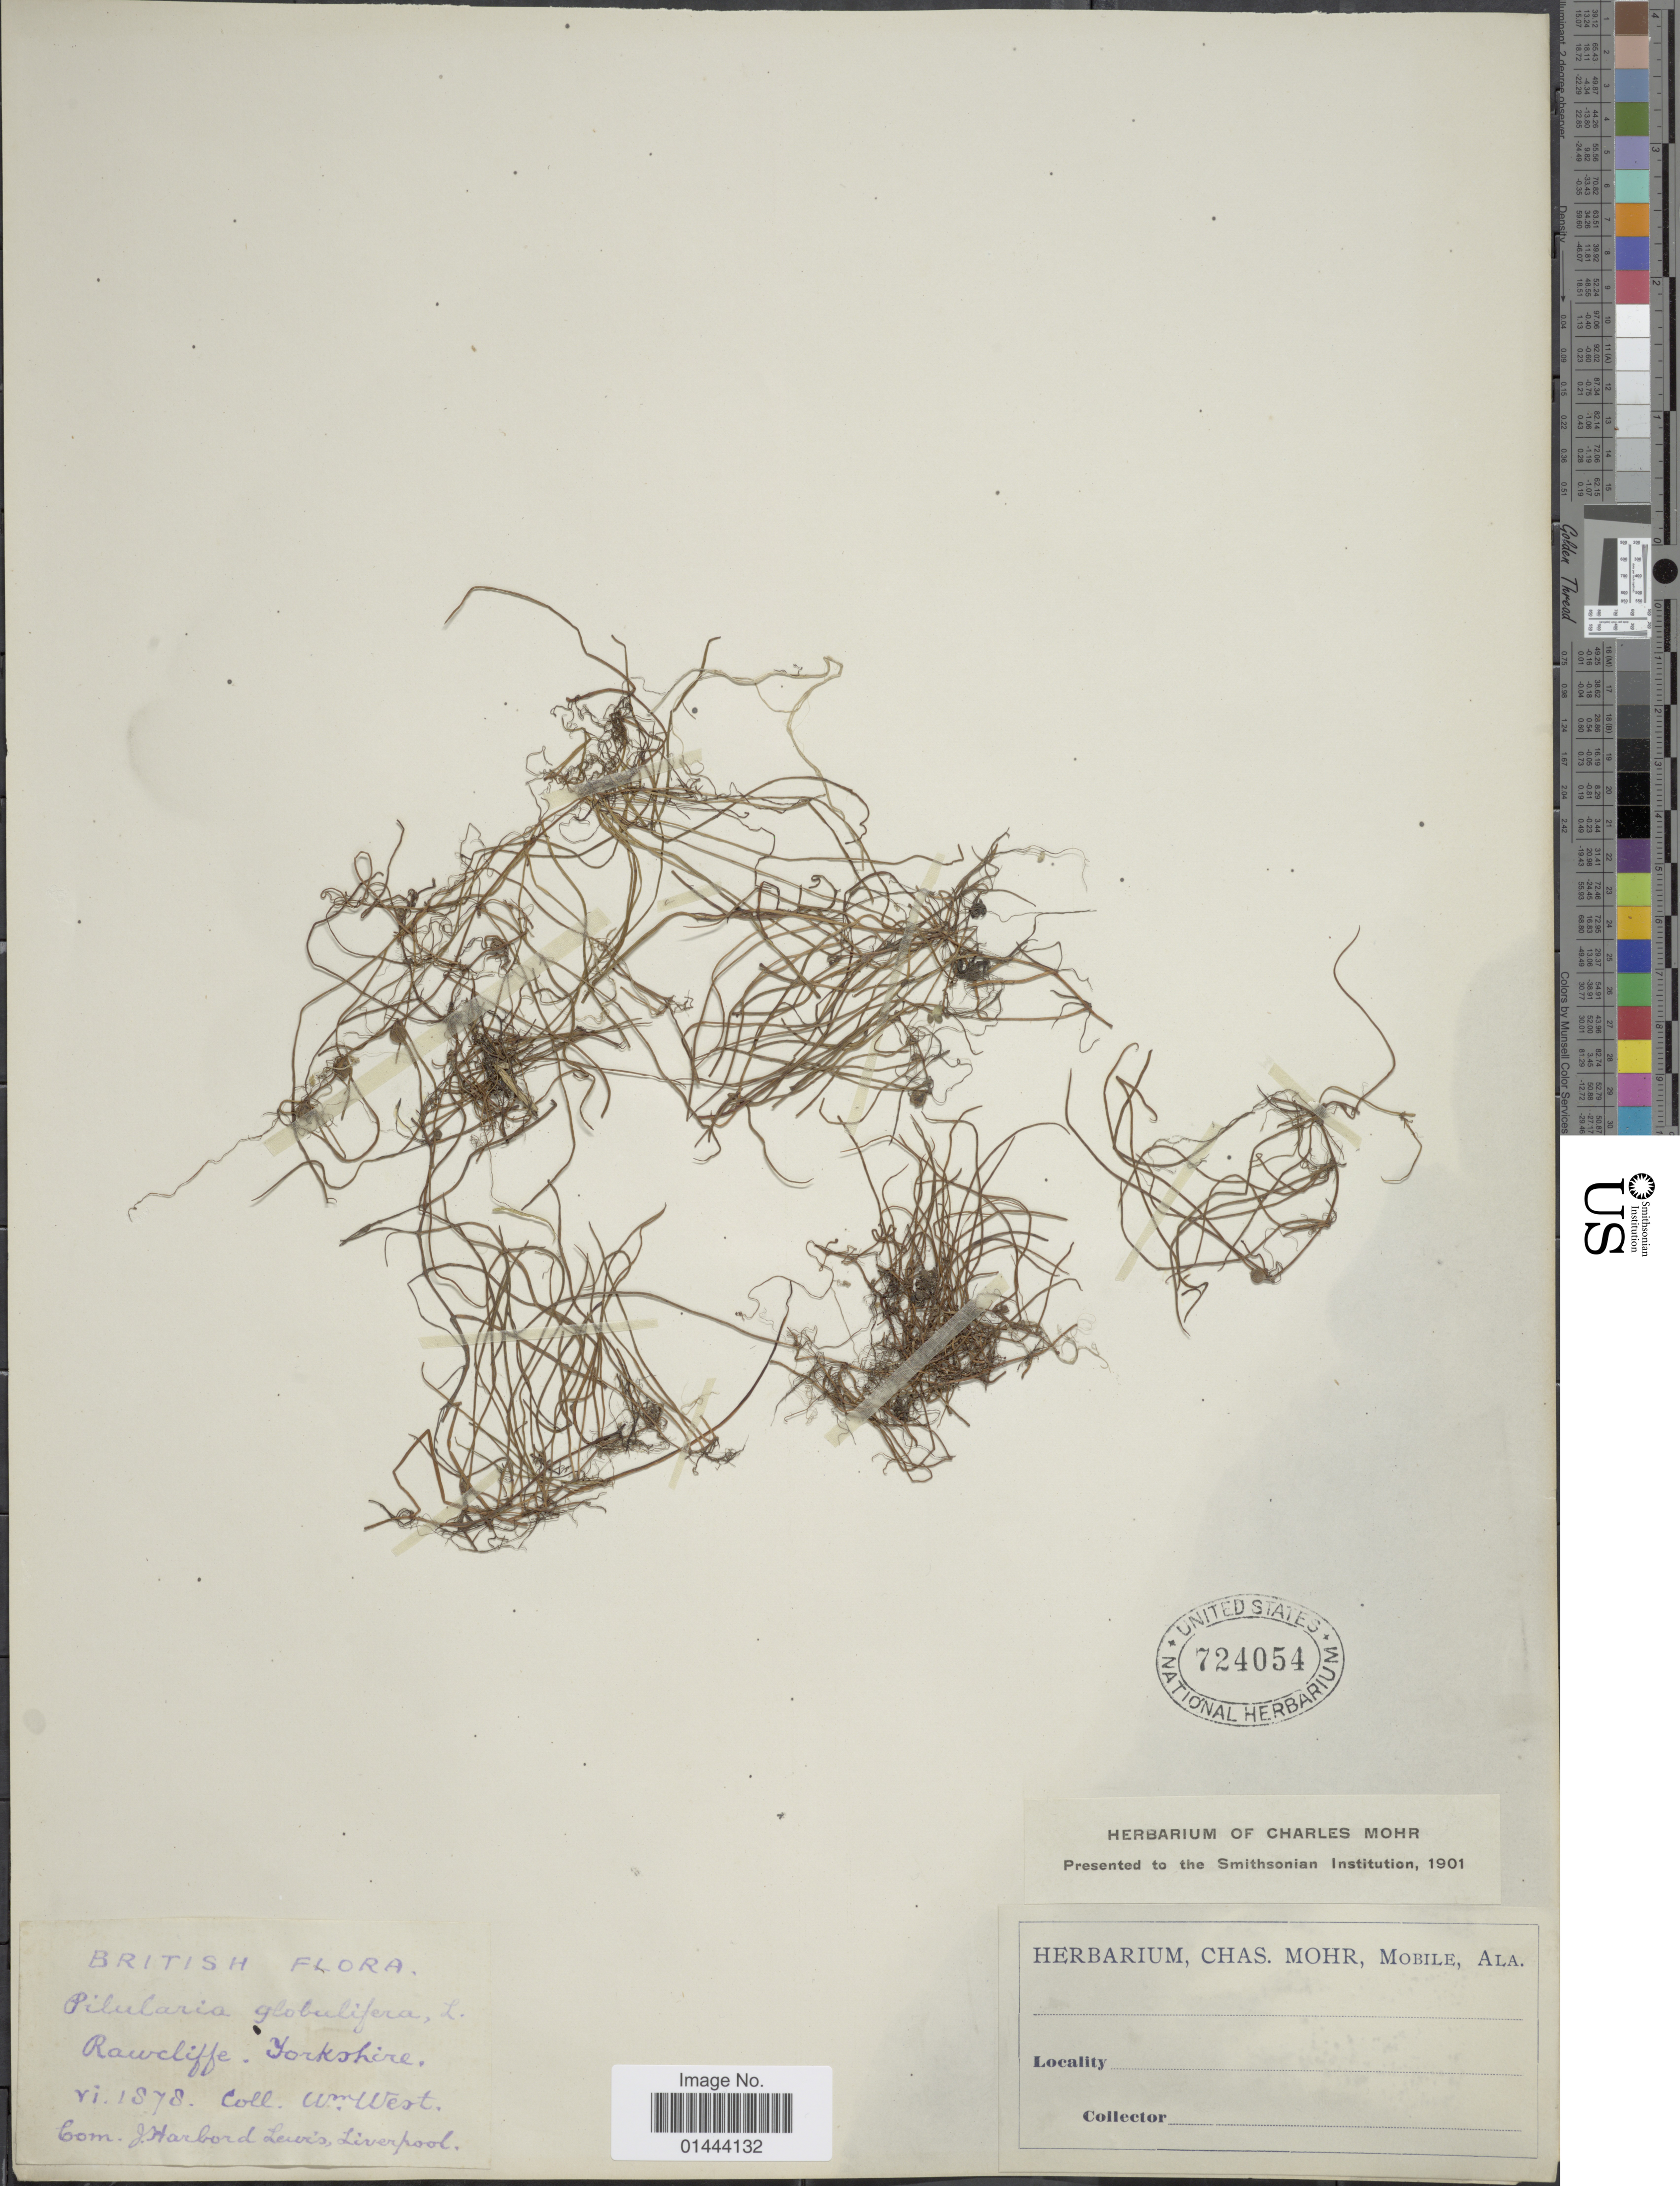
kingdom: Plantae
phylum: Tracheophyta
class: Polypodiopsida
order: Salviniales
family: Marsileaceae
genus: Pilularia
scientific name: Pilularia globulifera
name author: L.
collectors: W. West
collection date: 1878-06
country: United Kingdom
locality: British, Rawcliffe, Yorkshire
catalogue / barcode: US 724054